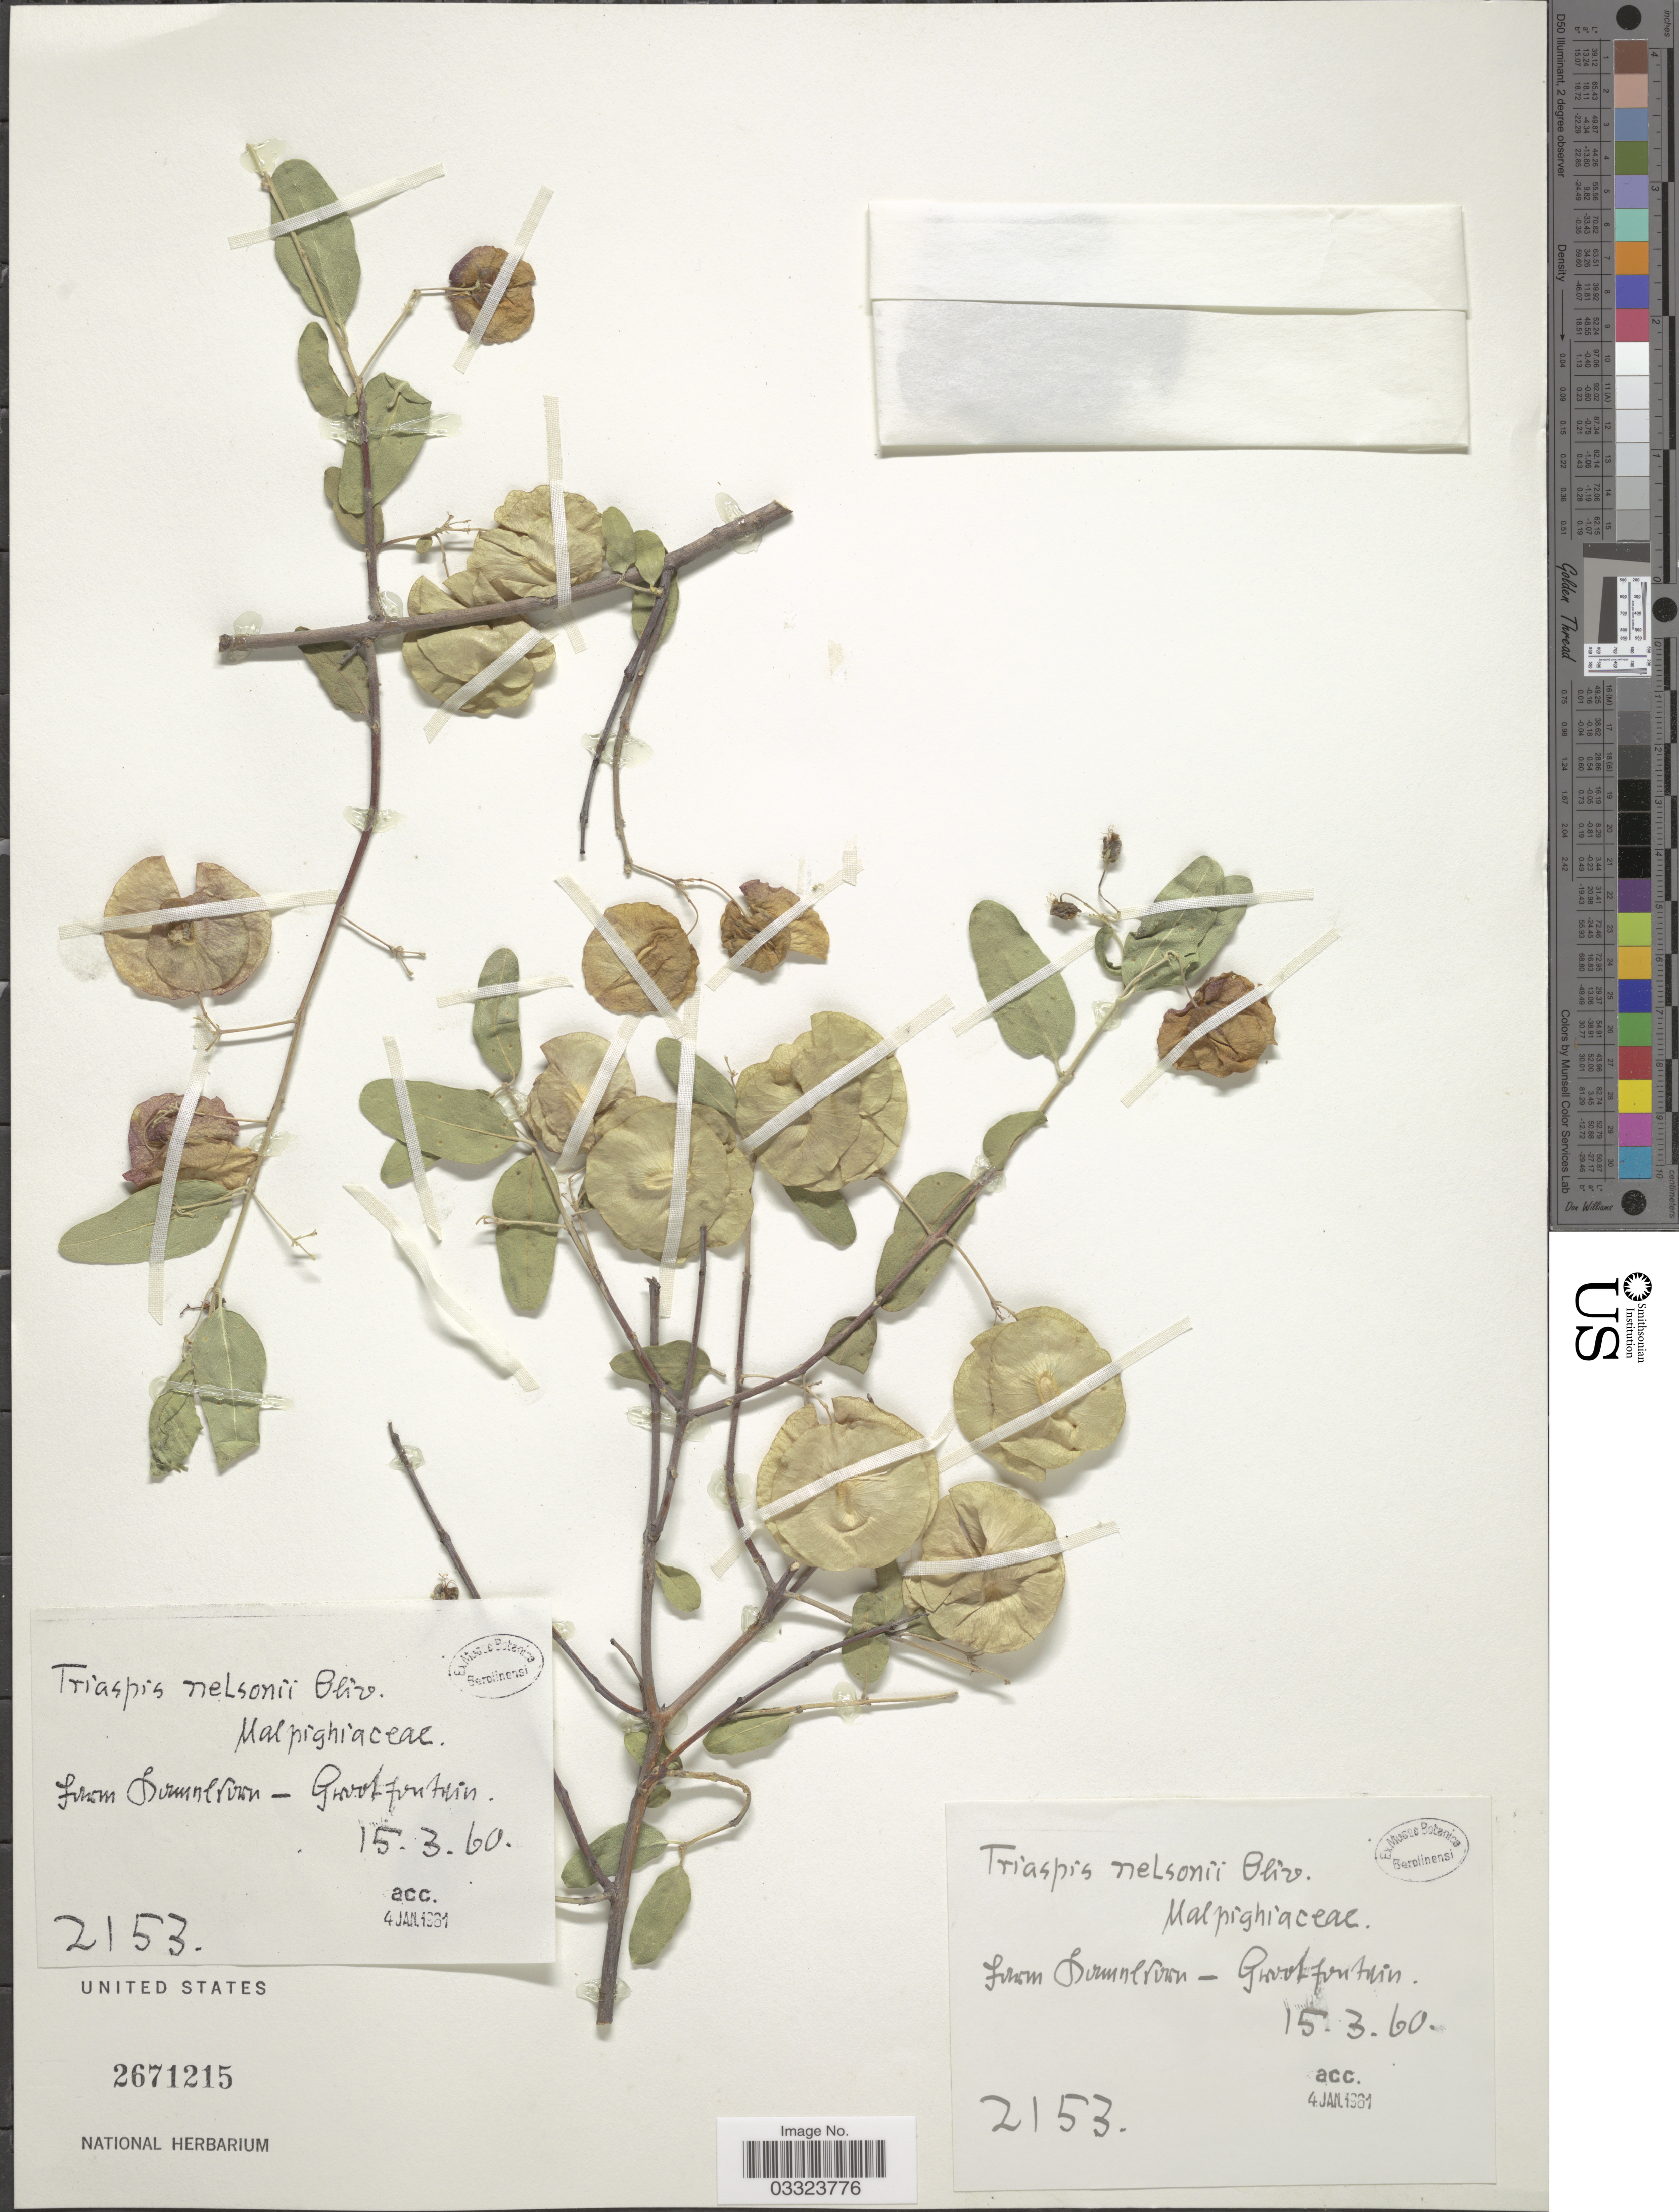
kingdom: Plantae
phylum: Tracheophyta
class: Magnoliopsida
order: Malpighiales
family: Malpighiaceae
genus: Triaspis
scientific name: Triaspis nelsonii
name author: Oliv.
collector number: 2153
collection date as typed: Transcribed d/m/y: 15/3/60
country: Namibia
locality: Forum Dumneroun - Grootfontein.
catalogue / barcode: US 2671215